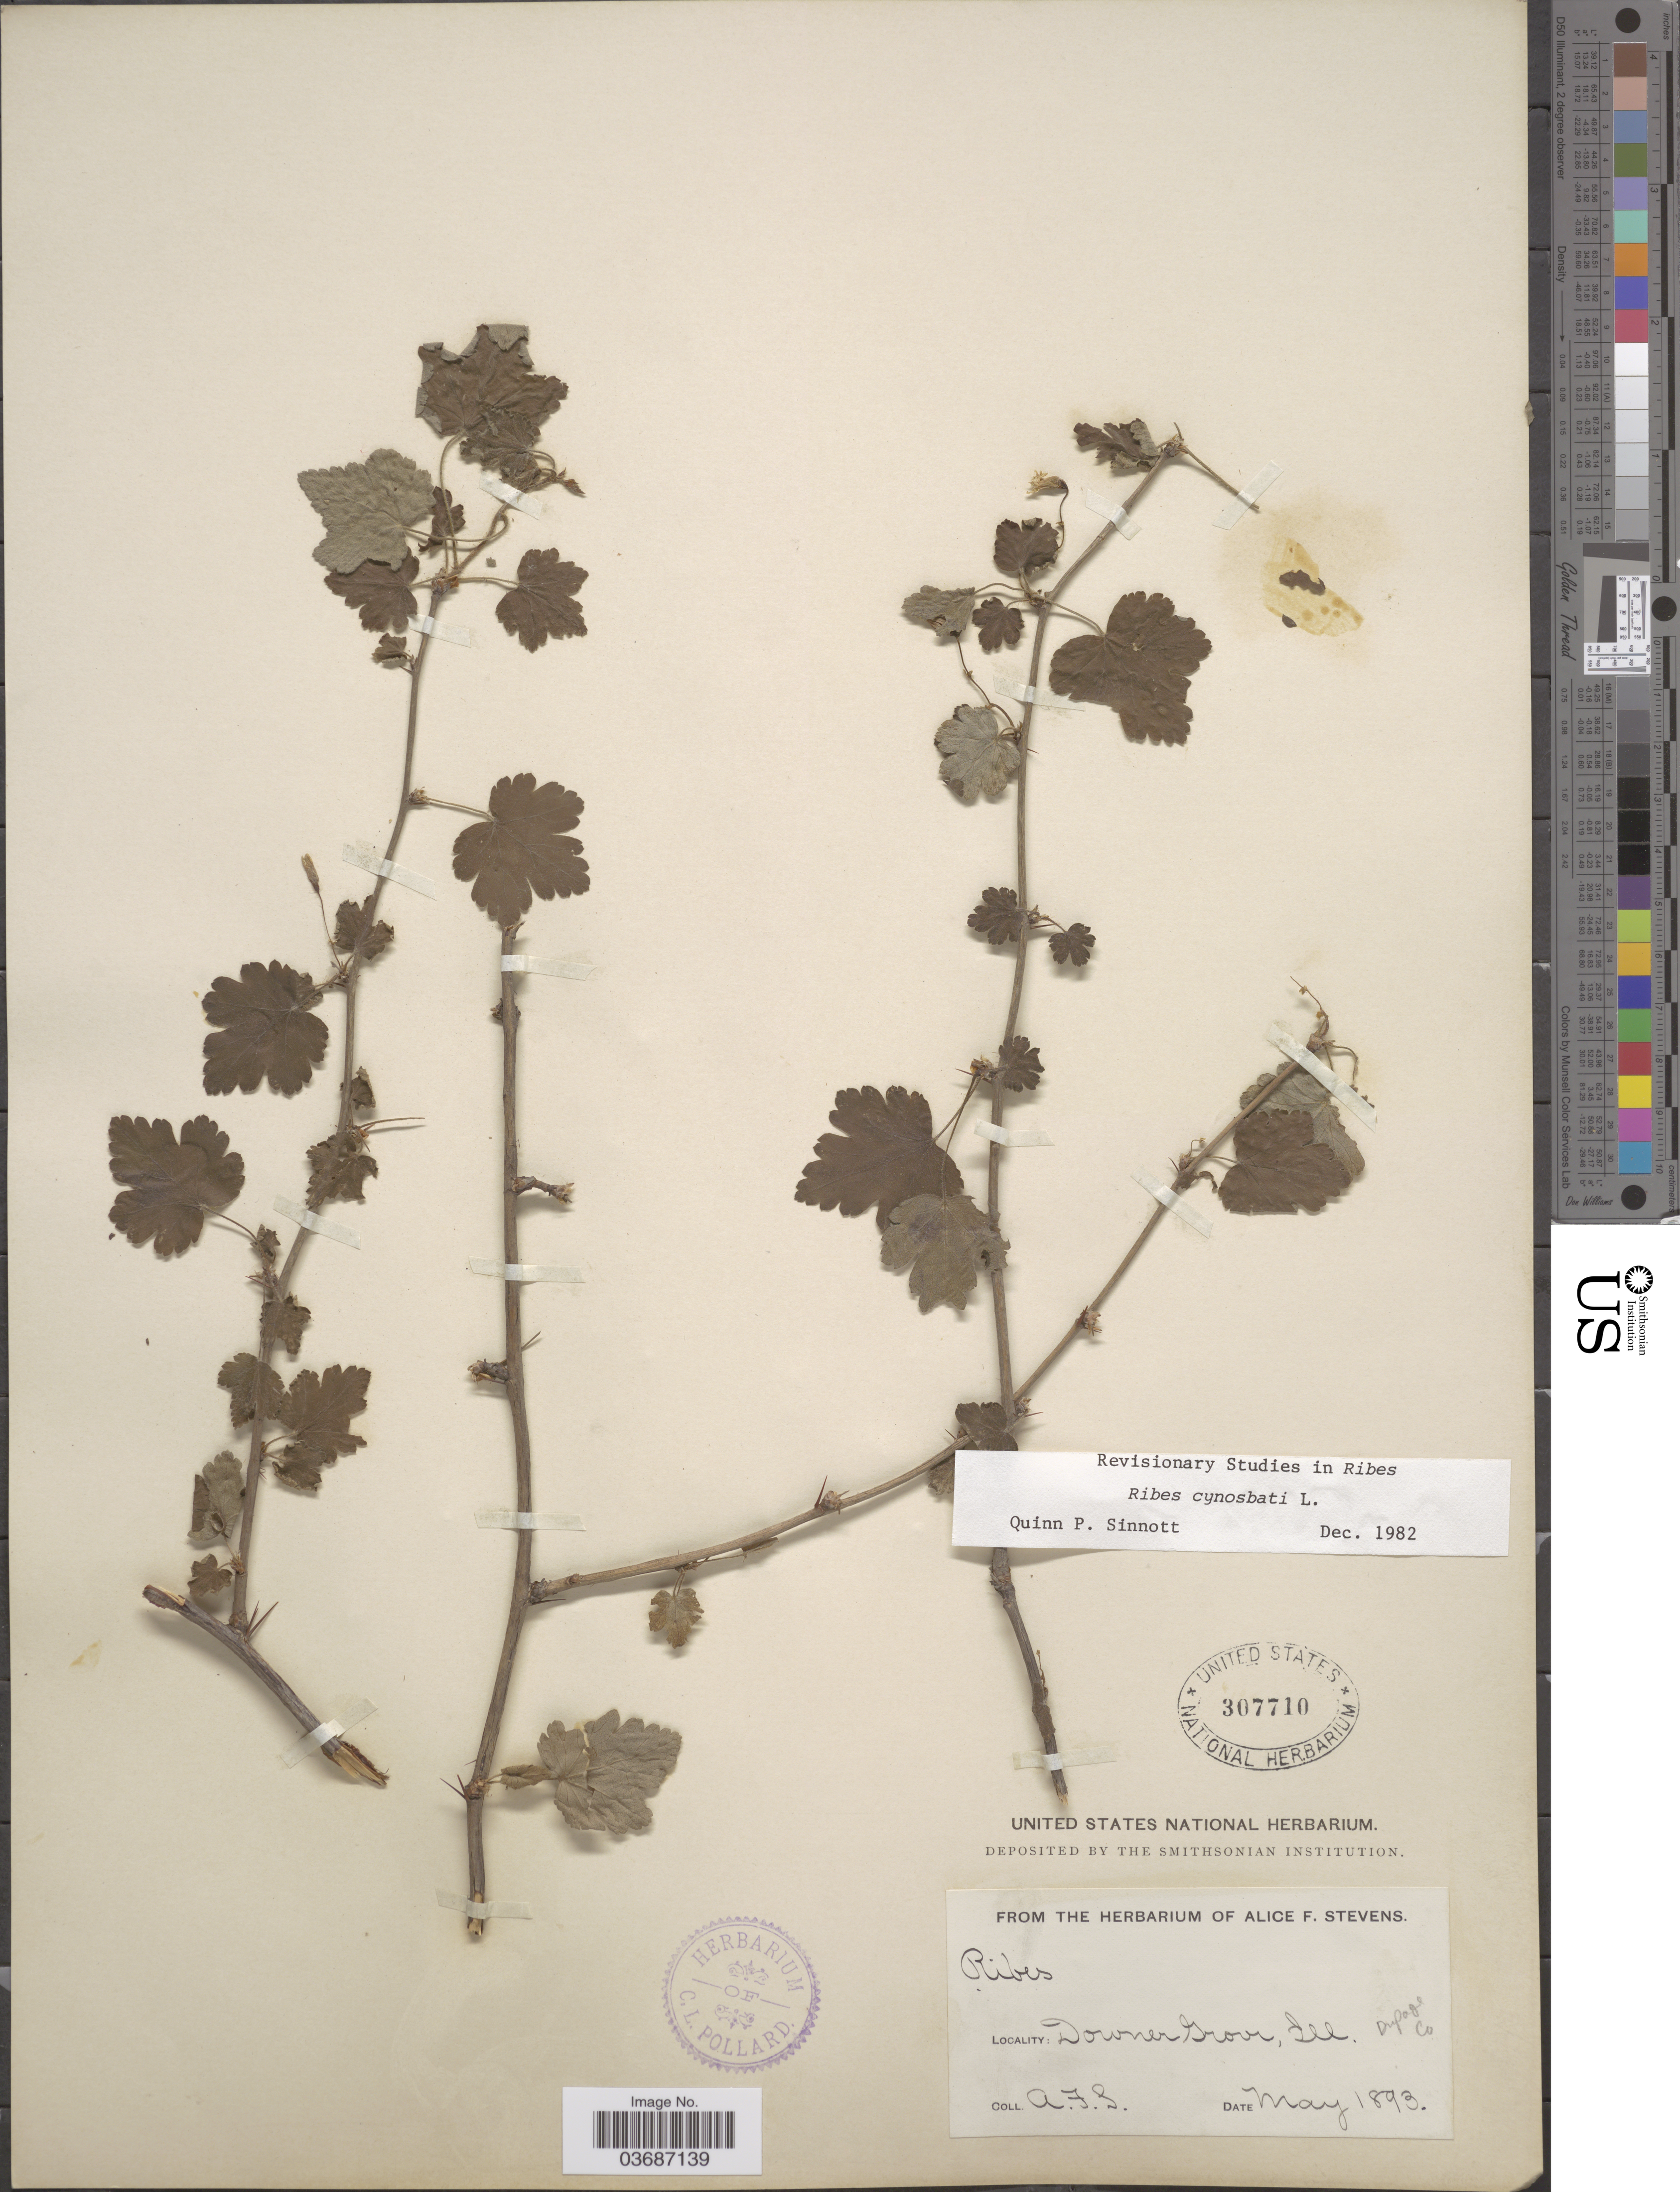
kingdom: Plantae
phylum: Tracheophyta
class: Magnoliopsida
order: Saxifragales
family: Grossulariaceae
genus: Ribes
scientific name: Ribes cynosbati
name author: L.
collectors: A. Stevens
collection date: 1893-05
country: United States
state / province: Illinois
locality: Downer Grove. Dupage Co.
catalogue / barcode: US 307710